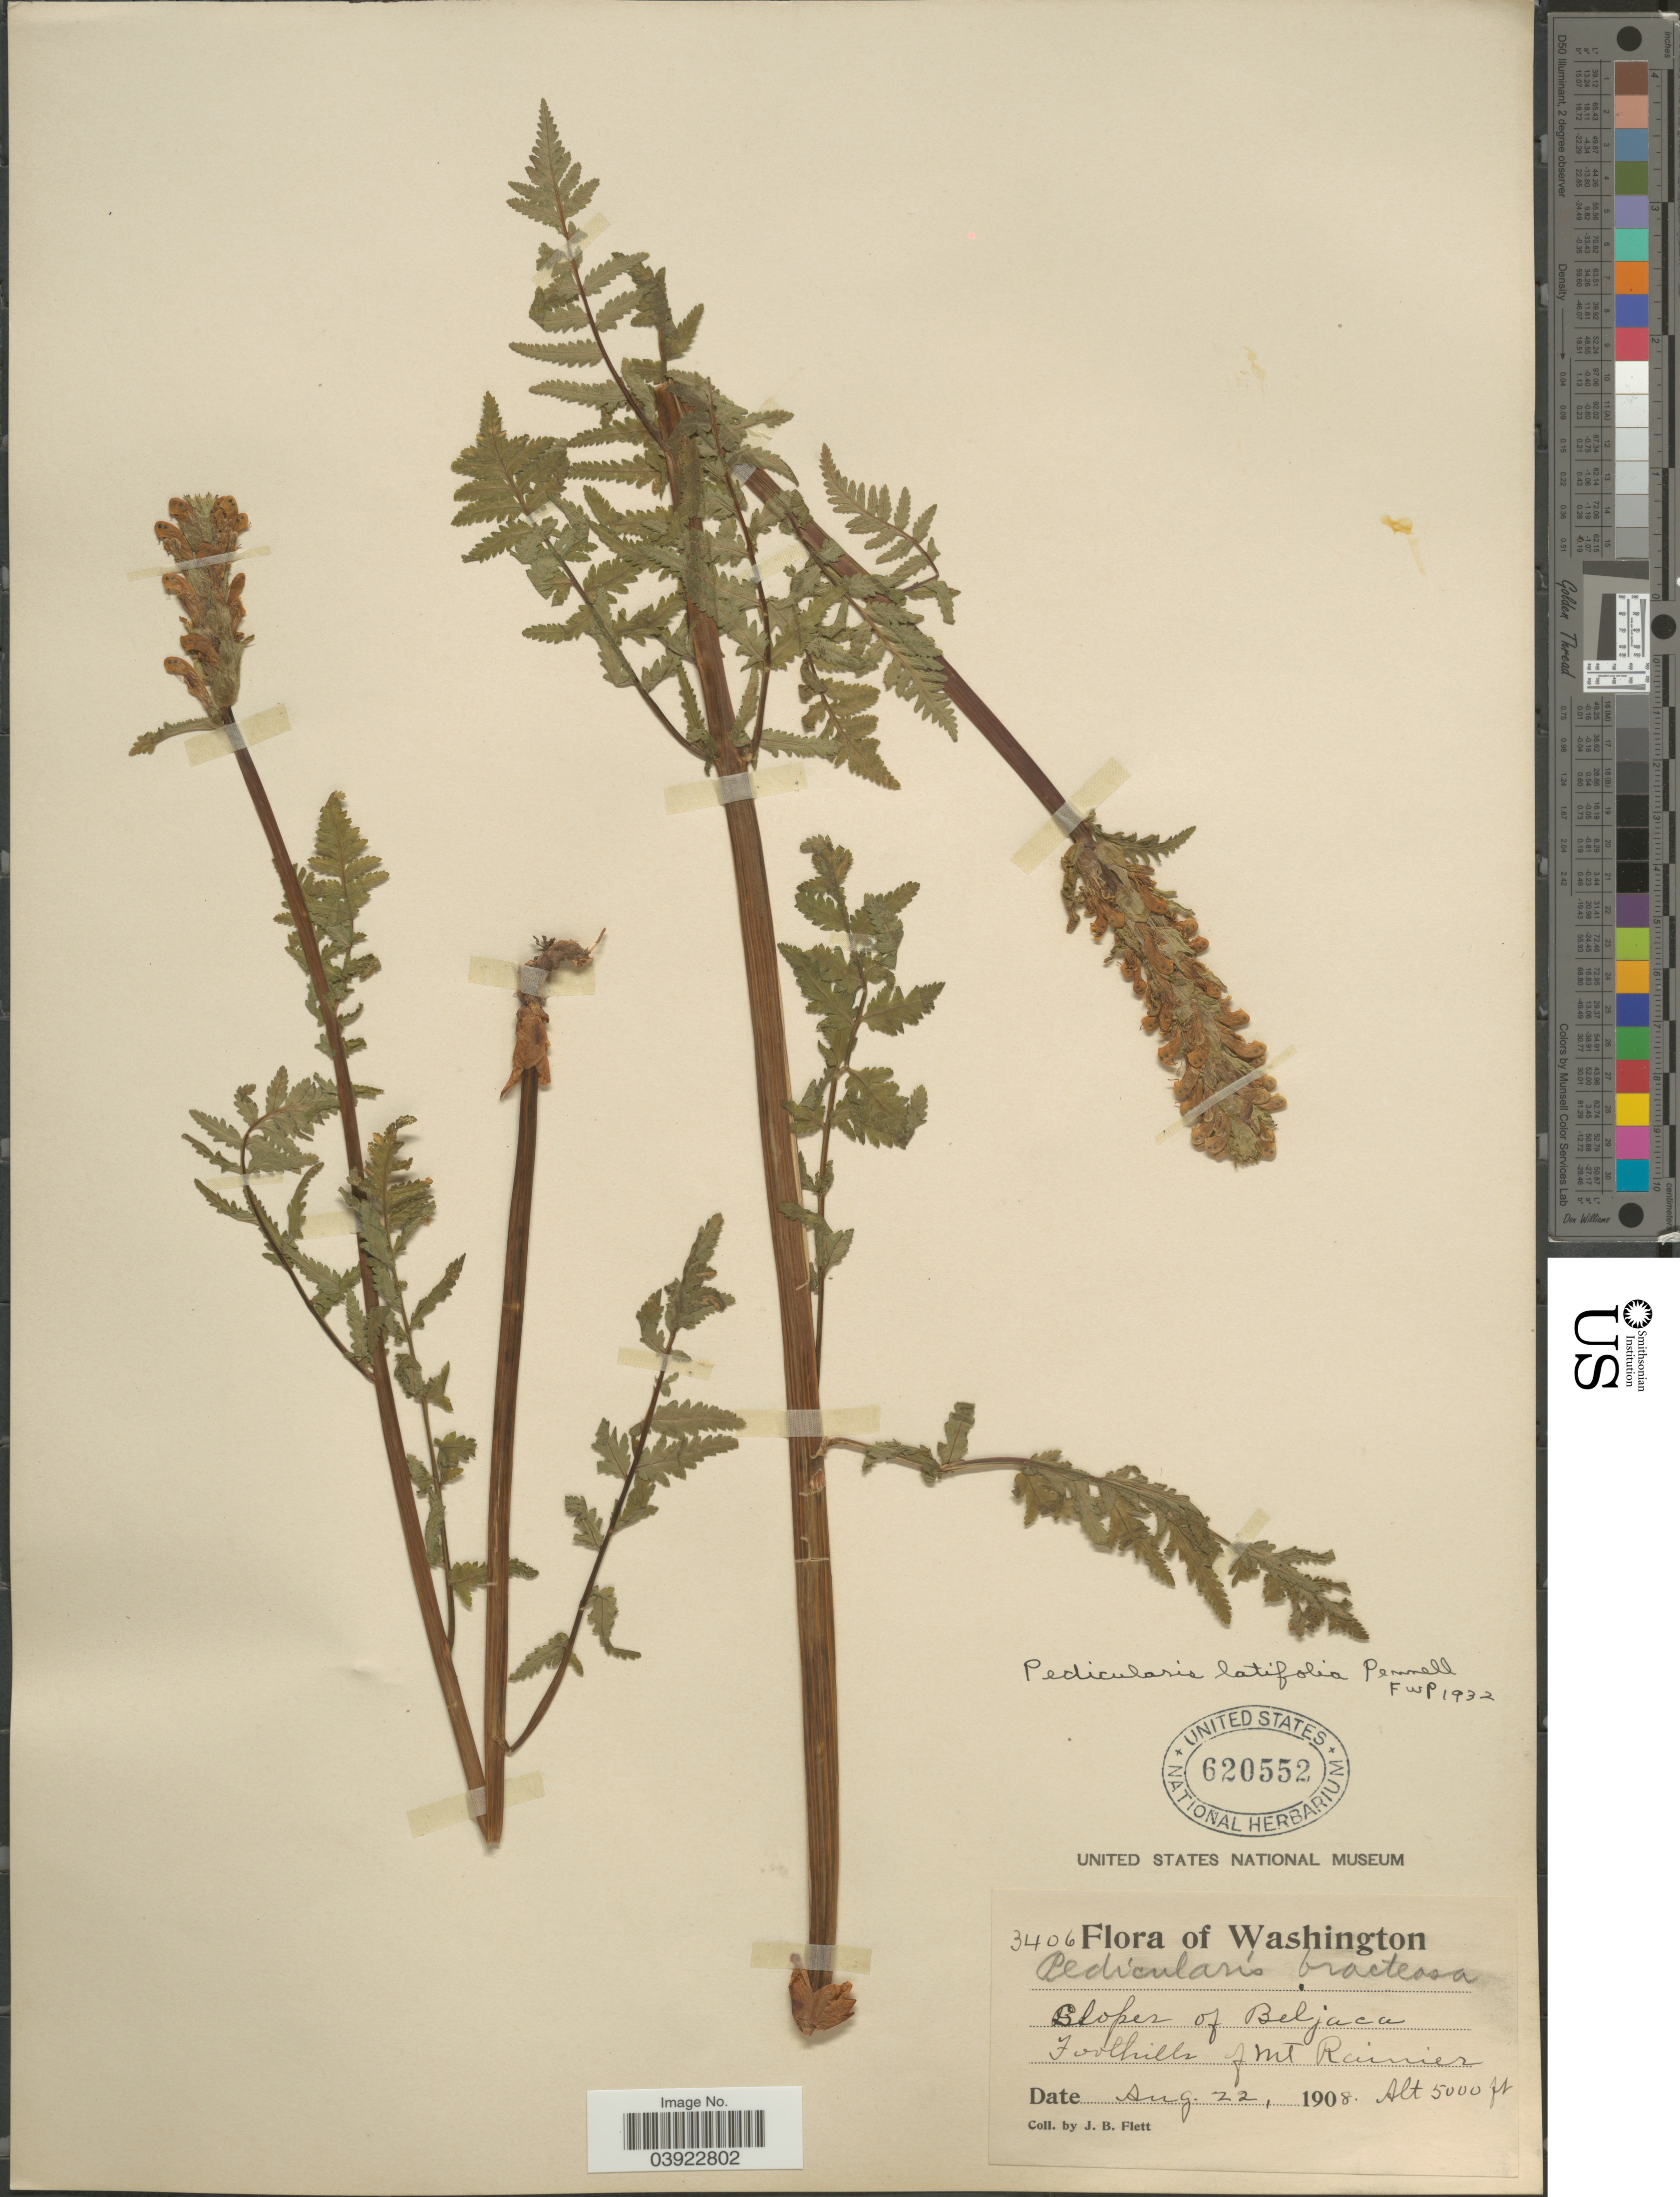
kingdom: Plantae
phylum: Tracheophyta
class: Magnoliopsida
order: Lamiales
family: Orobanchaceae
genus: Pedicularis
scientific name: Pedicularis latifolia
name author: Pennell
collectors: J. Flett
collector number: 3406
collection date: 1908-08-22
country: United States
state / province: Washington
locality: Slopes of Beljaca. Foothills of Mt Rainier.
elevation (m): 1524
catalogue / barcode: US 620552